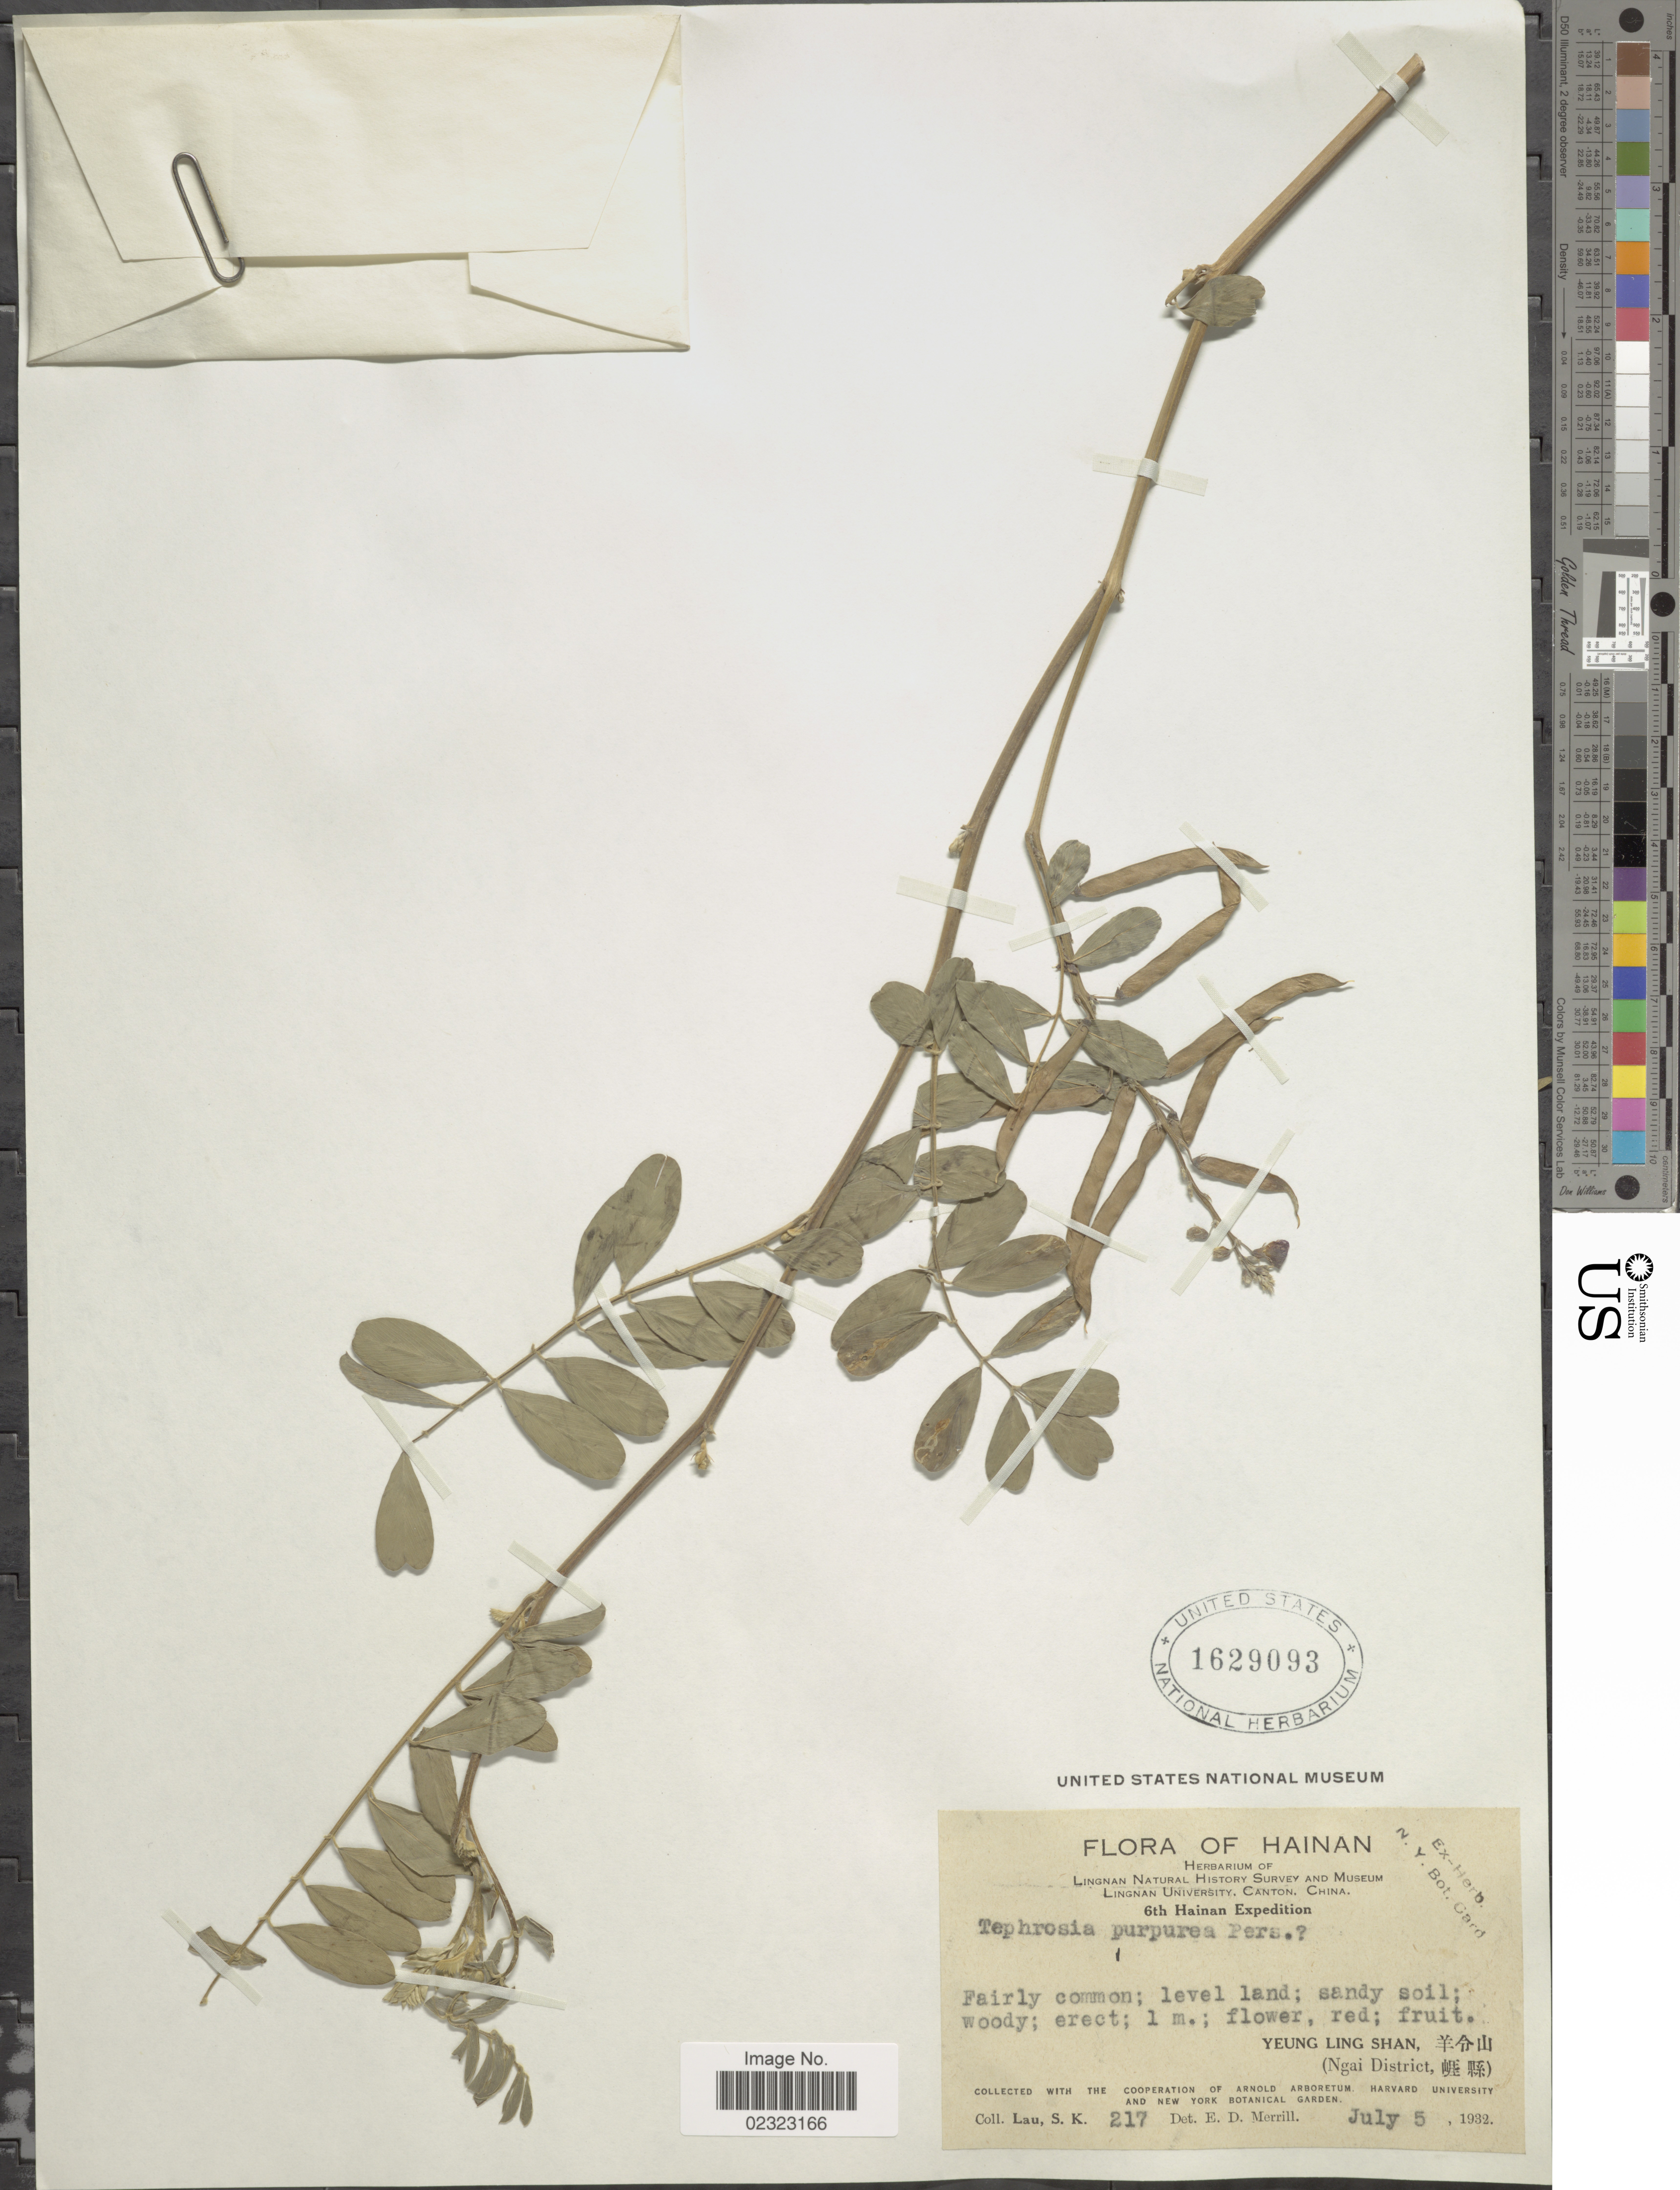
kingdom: Plantae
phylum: Tracheophyta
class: Magnoliopsida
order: Fabales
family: Fabaceae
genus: Tephrosia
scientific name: Tephrosia purpurea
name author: (L.) Pers.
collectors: S. K. Lau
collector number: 217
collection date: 1932-07-05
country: China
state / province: Hainan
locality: Yeung Ling Shan (Ngai District)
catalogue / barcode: US 1629003